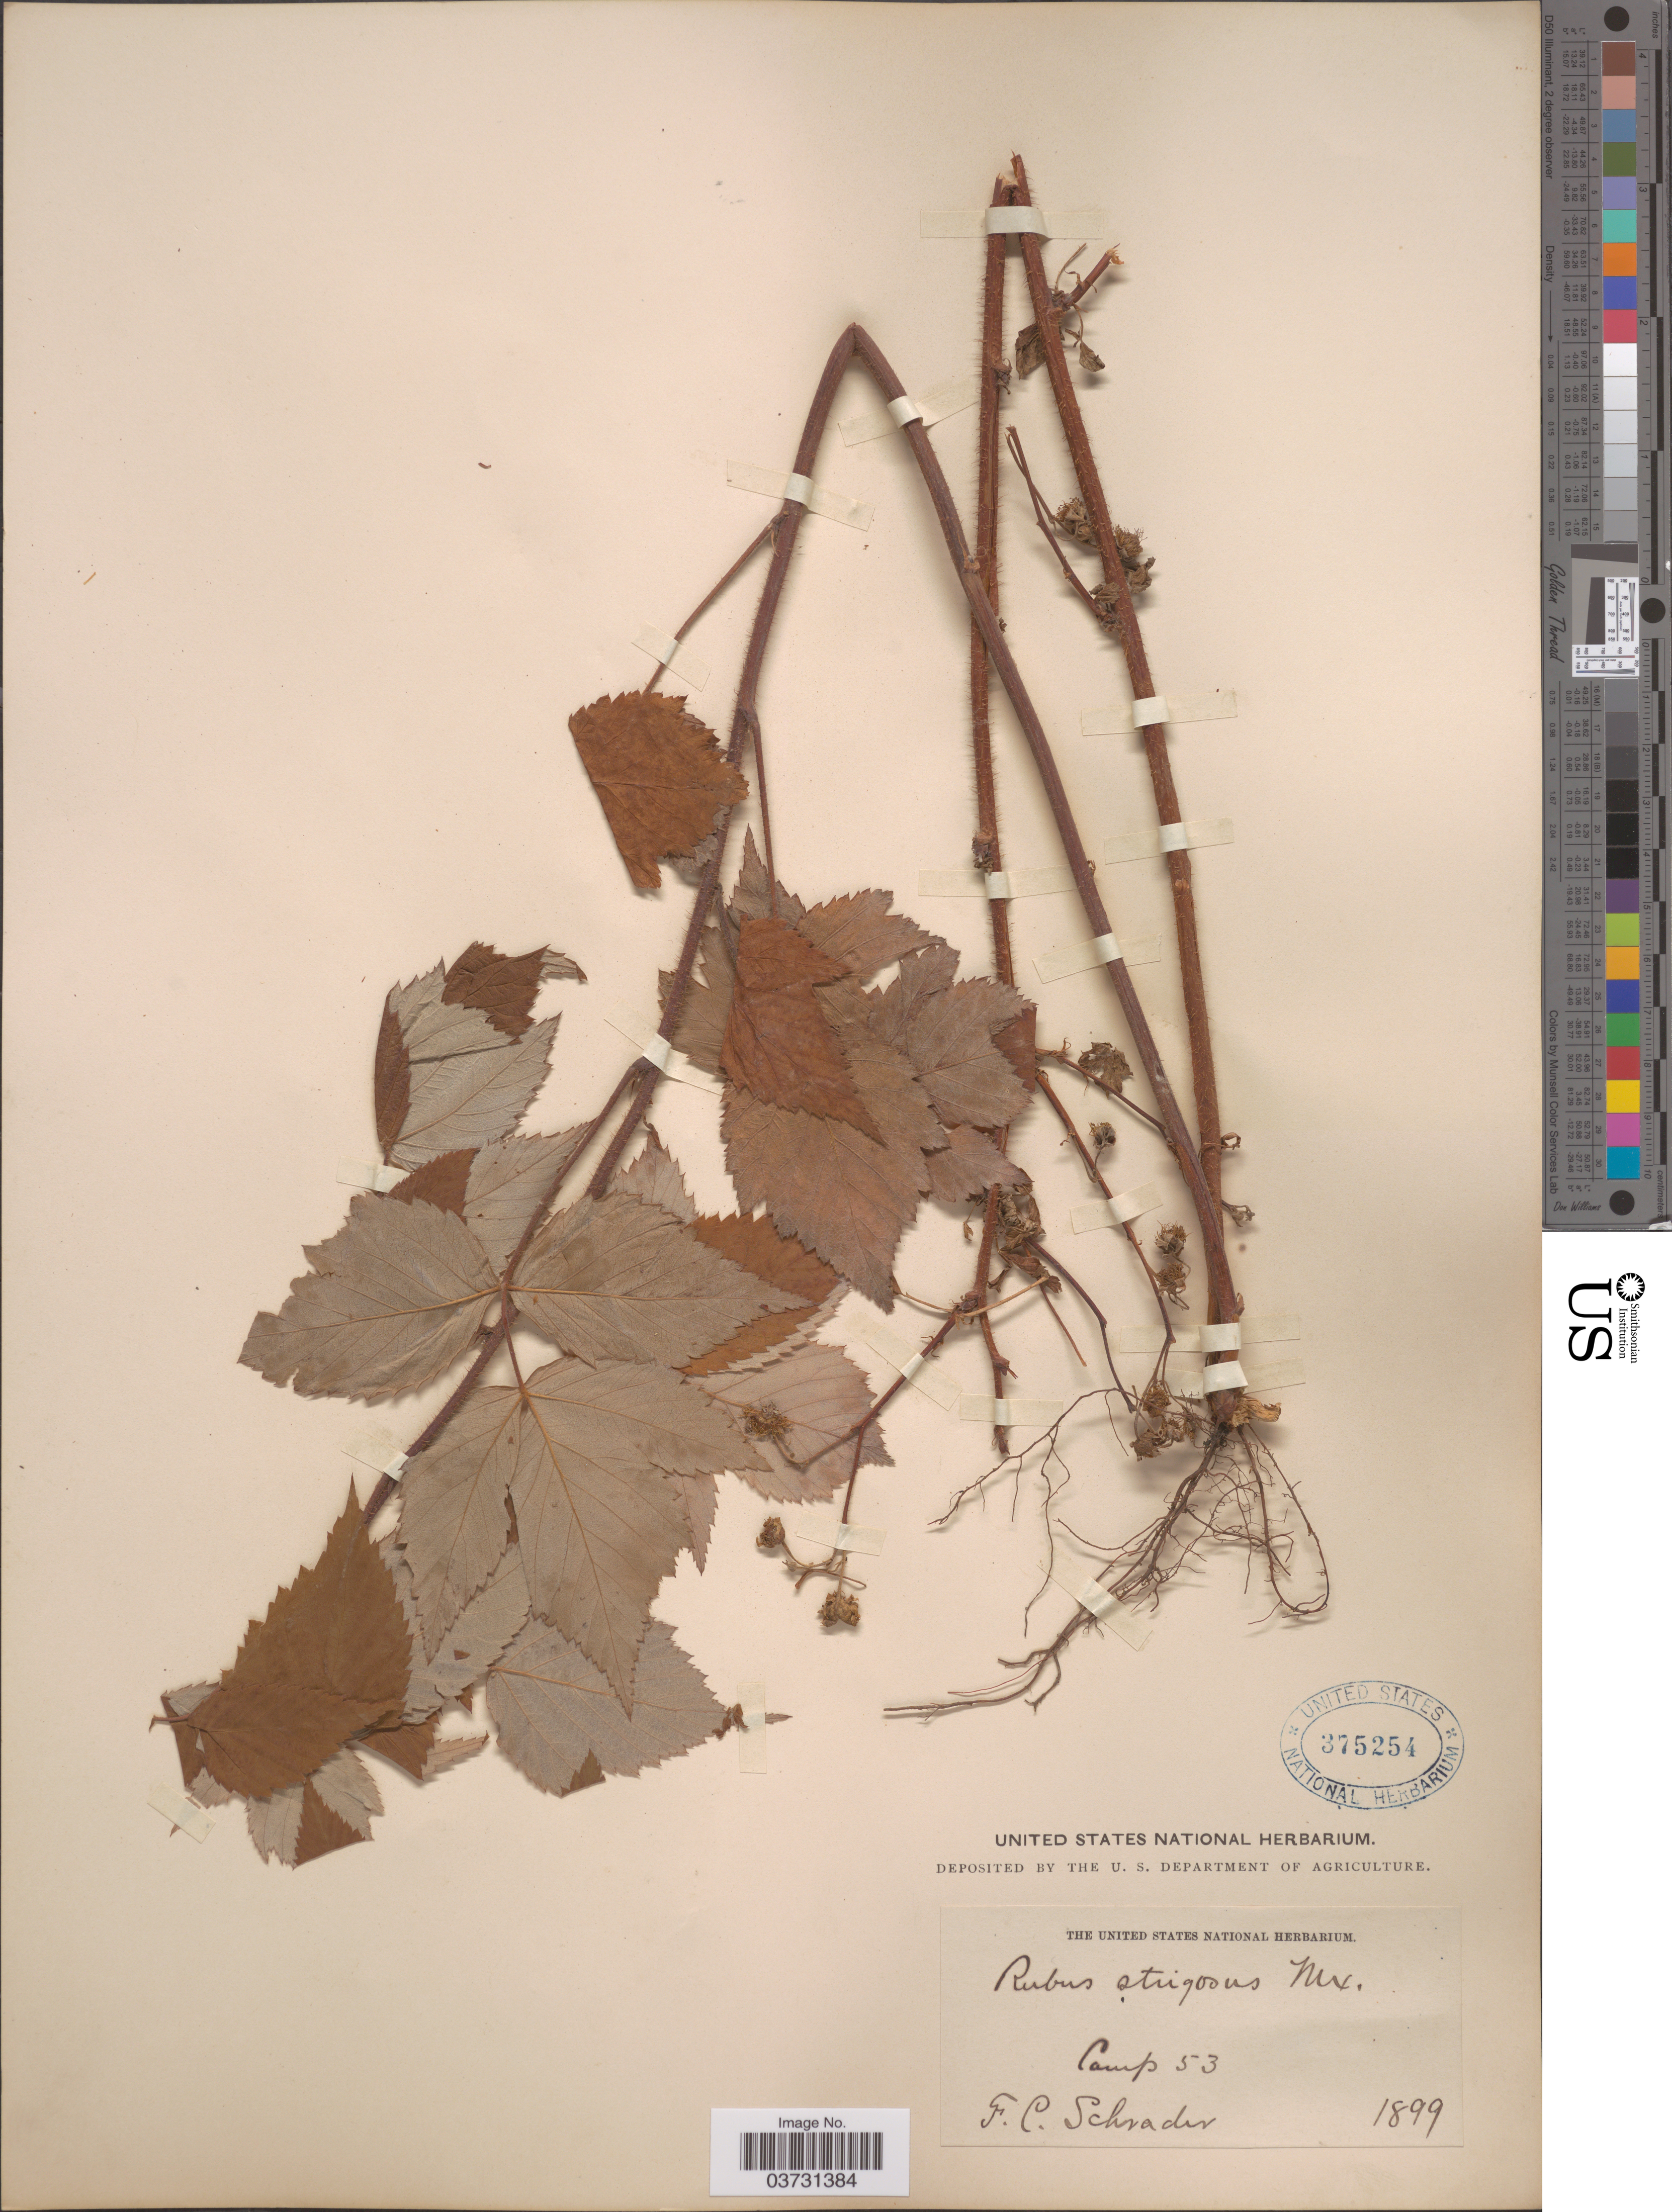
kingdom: Plantae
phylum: Tracheophyta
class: Magnoliopsida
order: Rosales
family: Rosaceae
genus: Rubus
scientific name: Rubus strigosus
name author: Michx.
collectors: F. C. Schrader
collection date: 1899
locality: Camp 53.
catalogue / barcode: US 375254